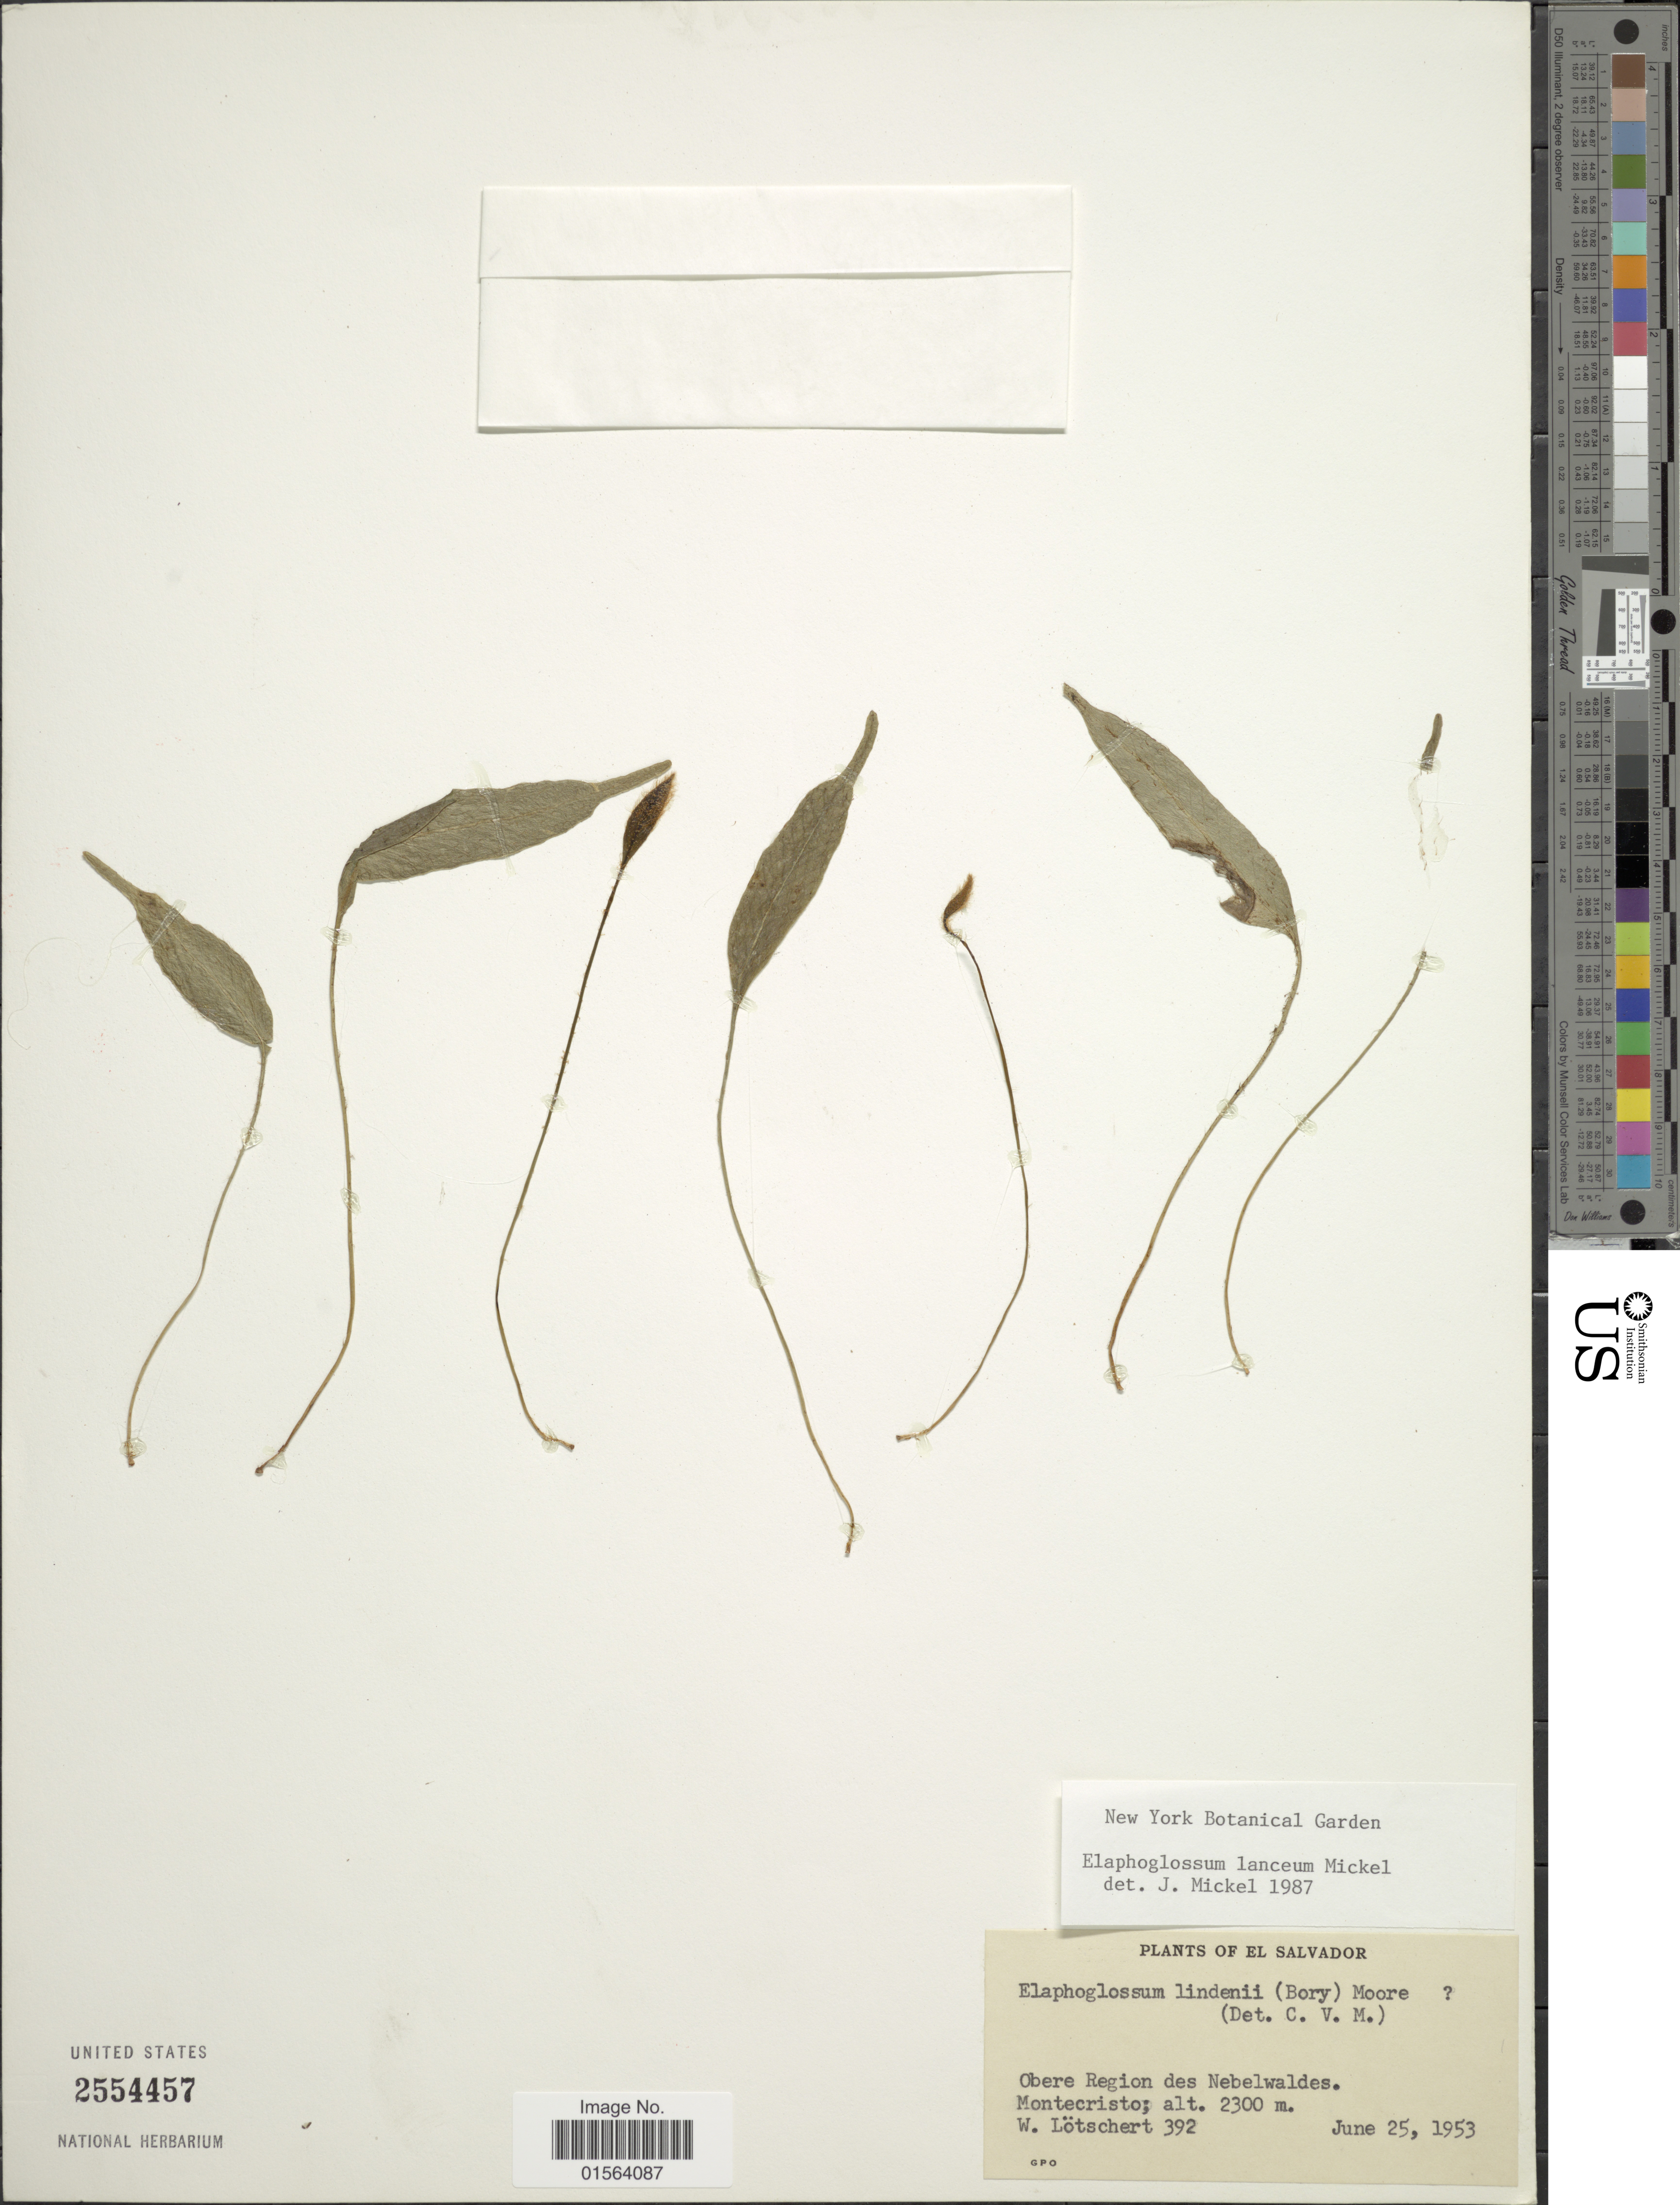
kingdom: Plantae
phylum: Tracheophyta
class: Polypodiopsida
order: Polypodiales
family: Dryopteridaceae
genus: Elaphoglossum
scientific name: Elaphoglossum lanceum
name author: Mickel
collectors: W. Lötschert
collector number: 392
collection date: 1953-06-25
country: El Salvador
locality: Obere Region des Nebelwaldes, Montecristo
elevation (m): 2300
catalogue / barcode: US 2554457